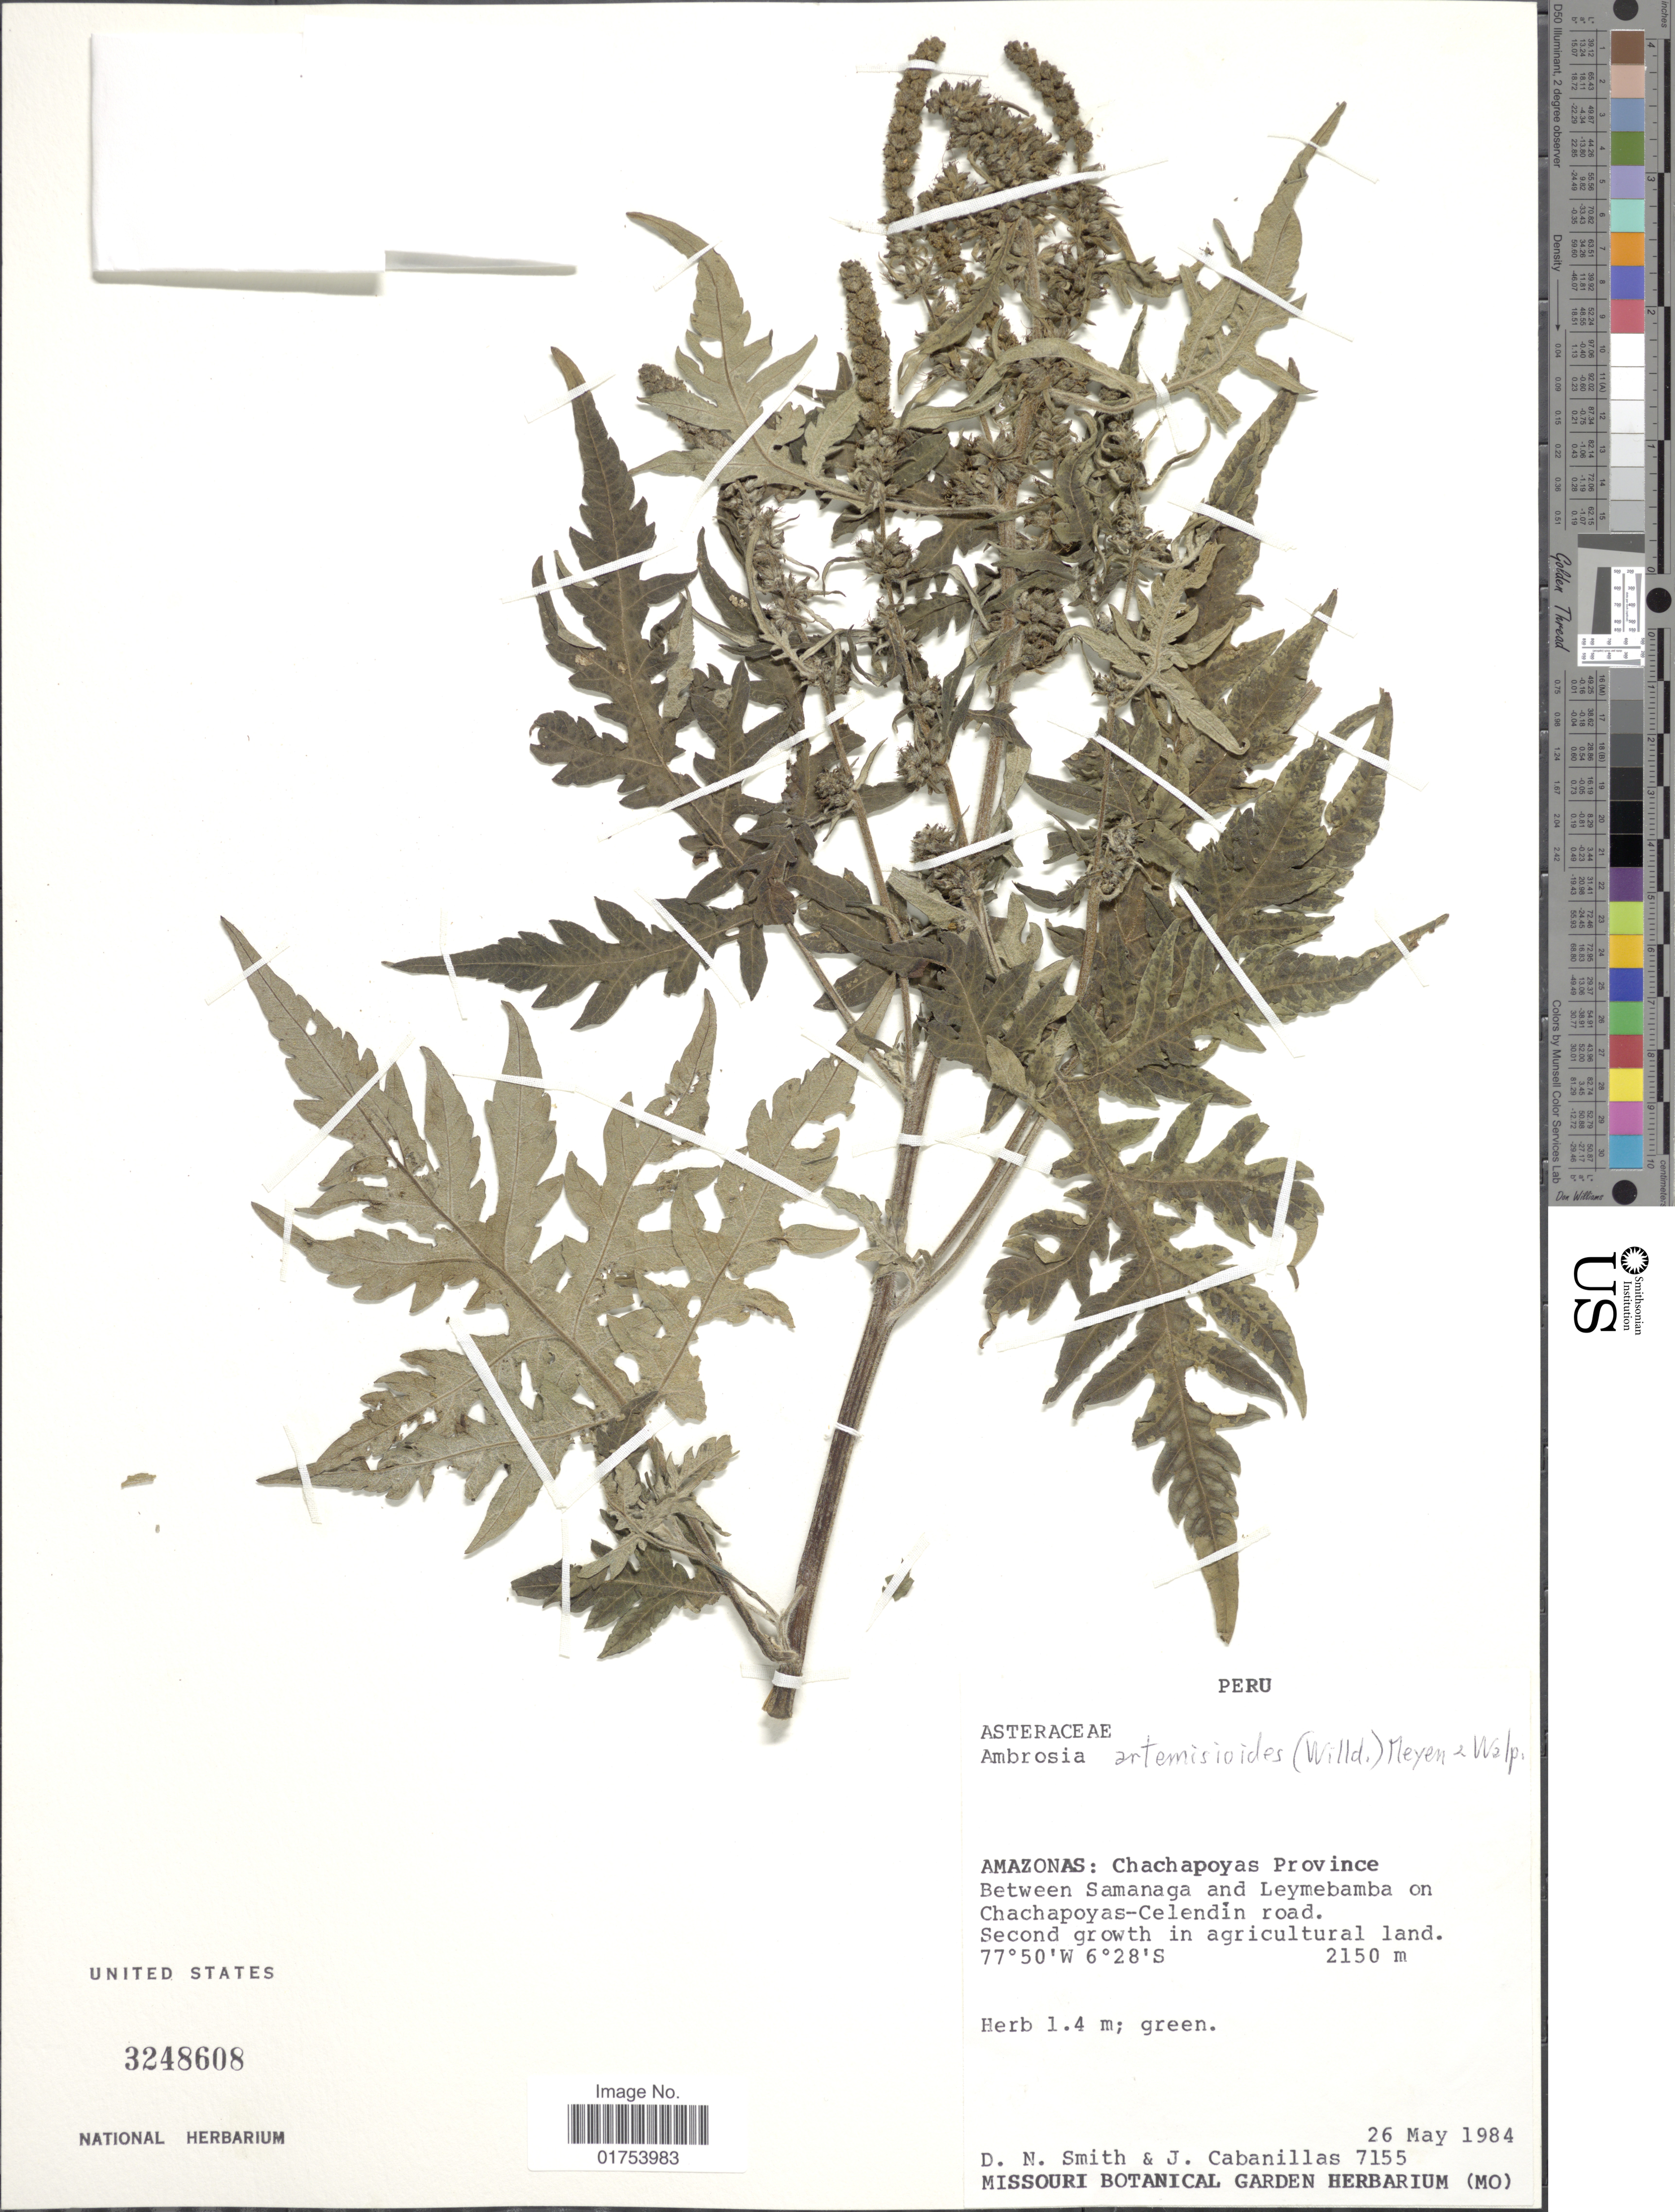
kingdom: Plantae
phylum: Tracheophyta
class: Magnoliopsida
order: Asterales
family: Asteraceae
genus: Ambrosia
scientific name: Ambrosia arborescens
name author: Mill.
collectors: D. Smith & J. Cabanillas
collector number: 7155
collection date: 1984-05-26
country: Peru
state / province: Amazonas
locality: Chachapoyas Province, between Samanaga and Leymebamba on Chachapoyas-Celendin road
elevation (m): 2150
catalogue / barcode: US 3248608